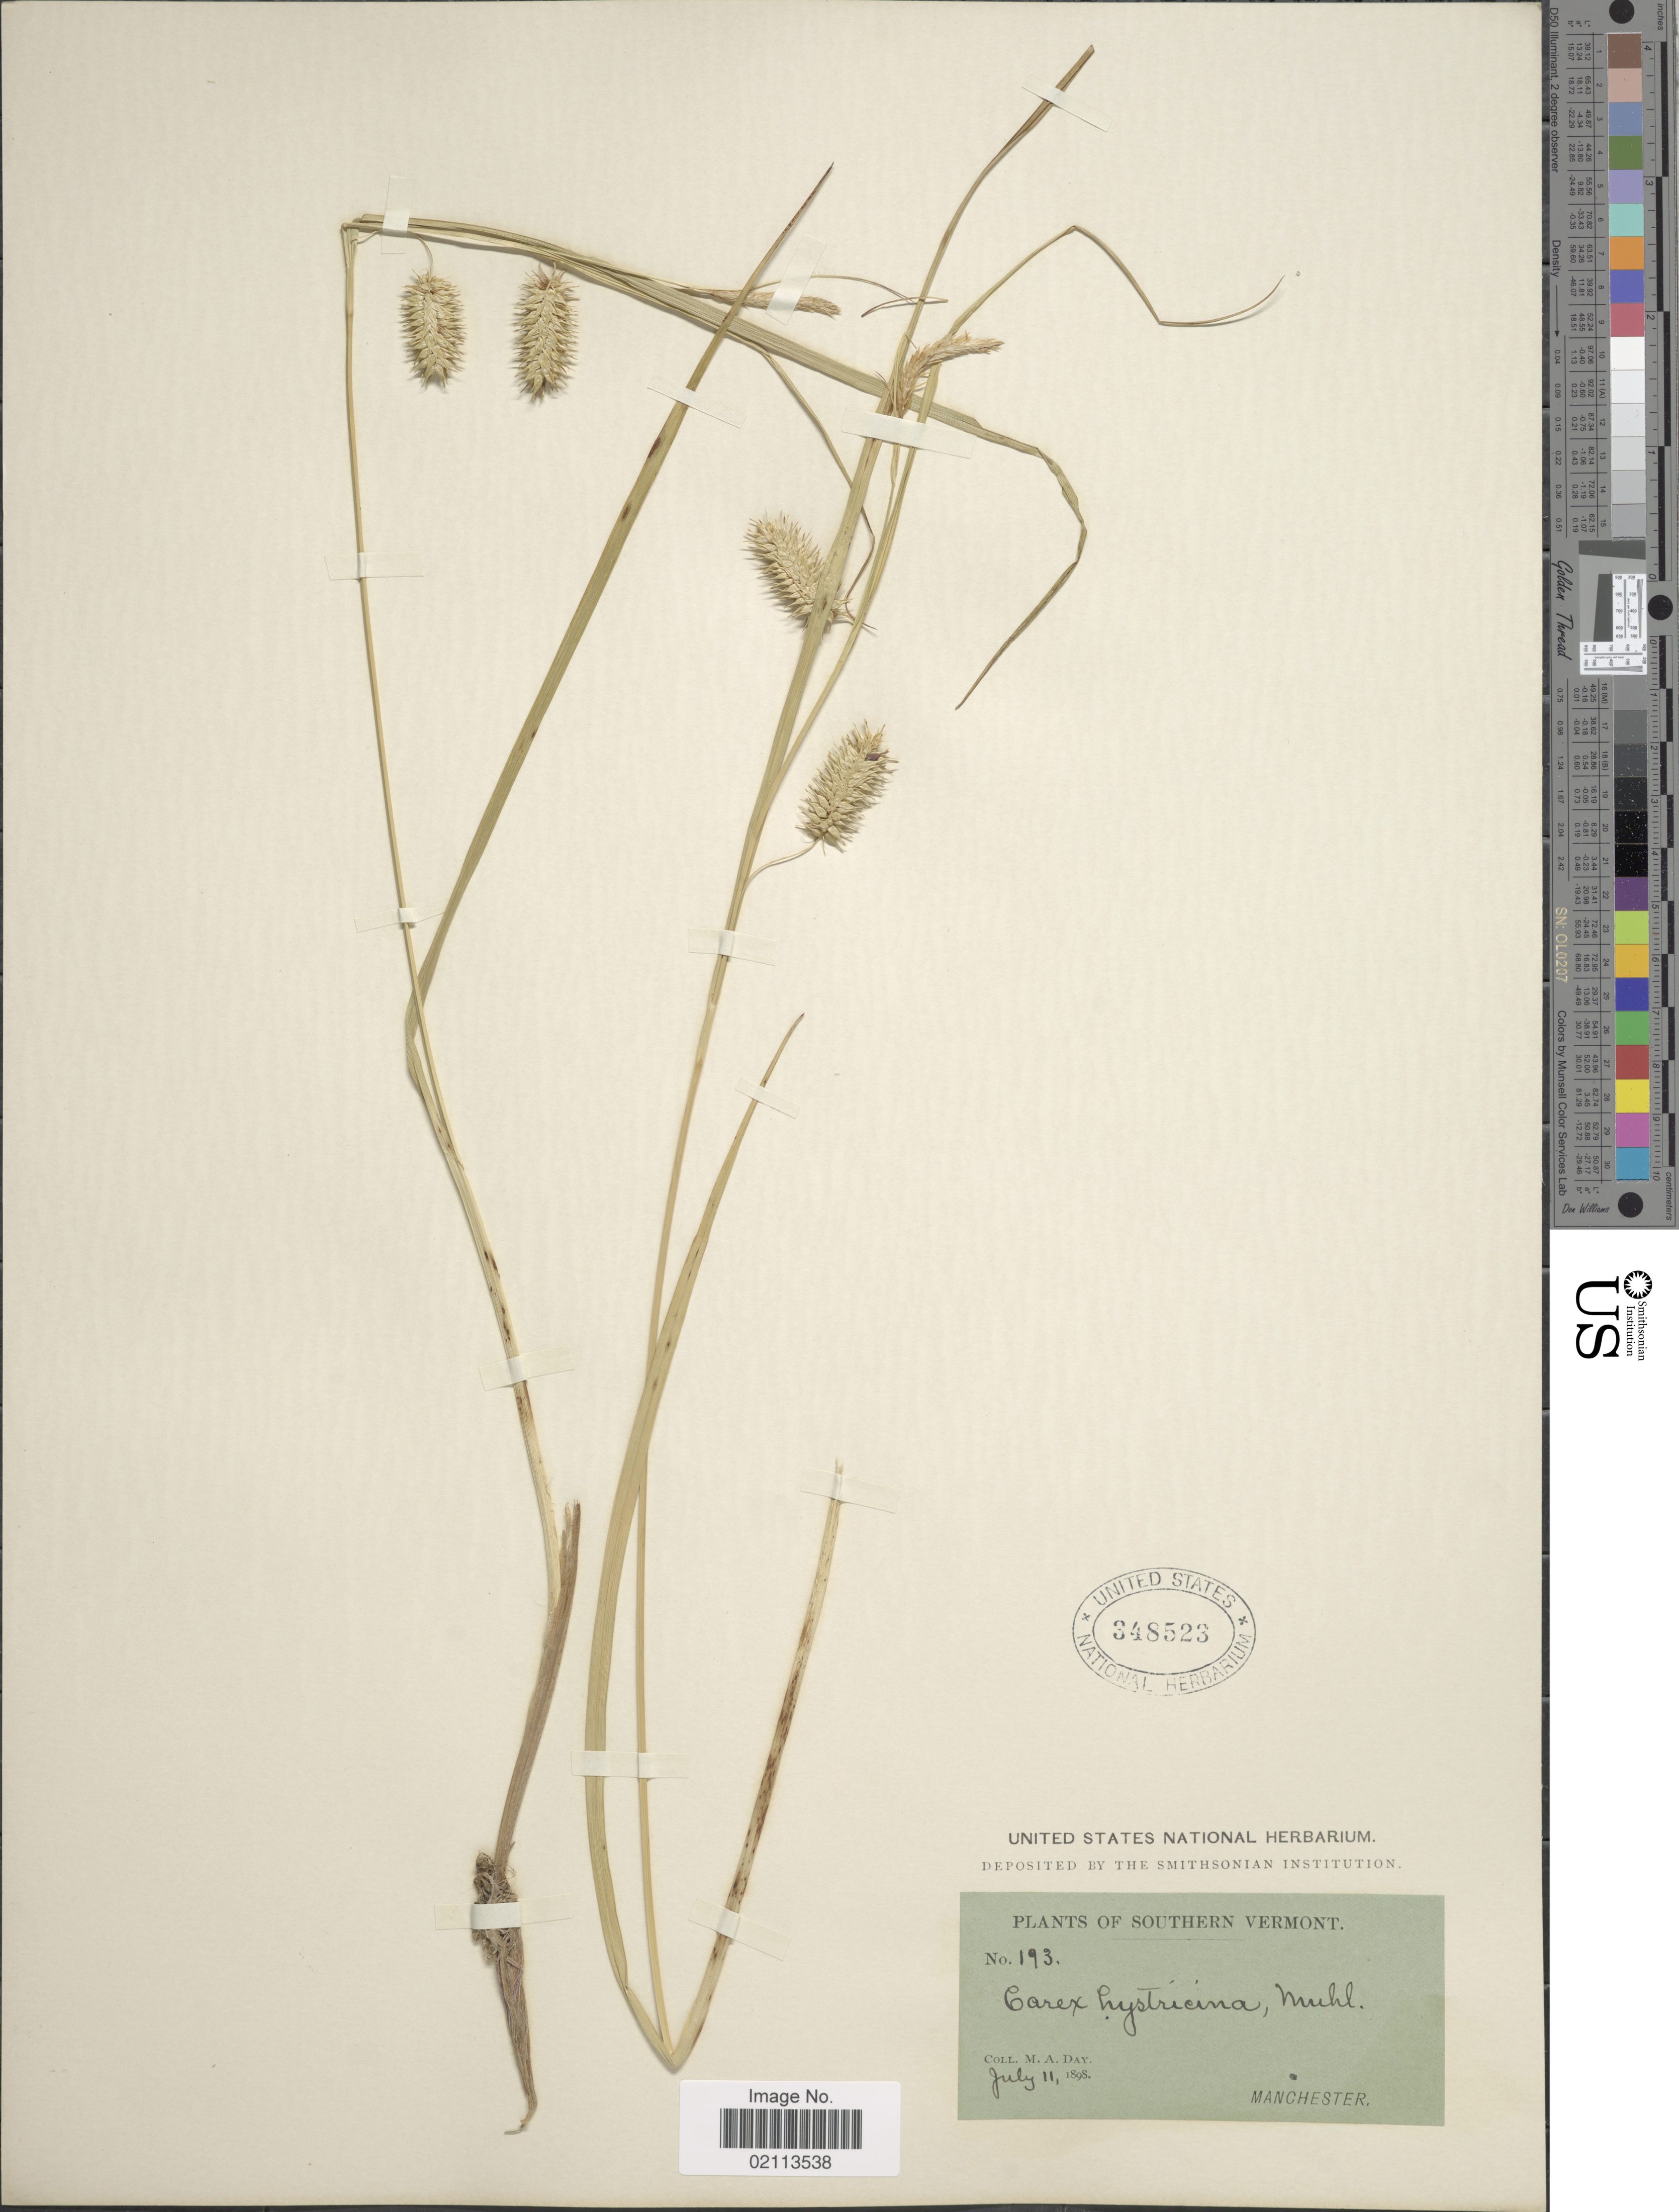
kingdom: Plantae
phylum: Tracheophyta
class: Liliopsida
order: Poales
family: Cyperaceae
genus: Carex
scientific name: Carex hystericina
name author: Muhl. ex Willd.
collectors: M. Day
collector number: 193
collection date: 1898-07-11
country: United States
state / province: Vermont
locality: Southern Vermont, Manchester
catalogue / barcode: US 348523